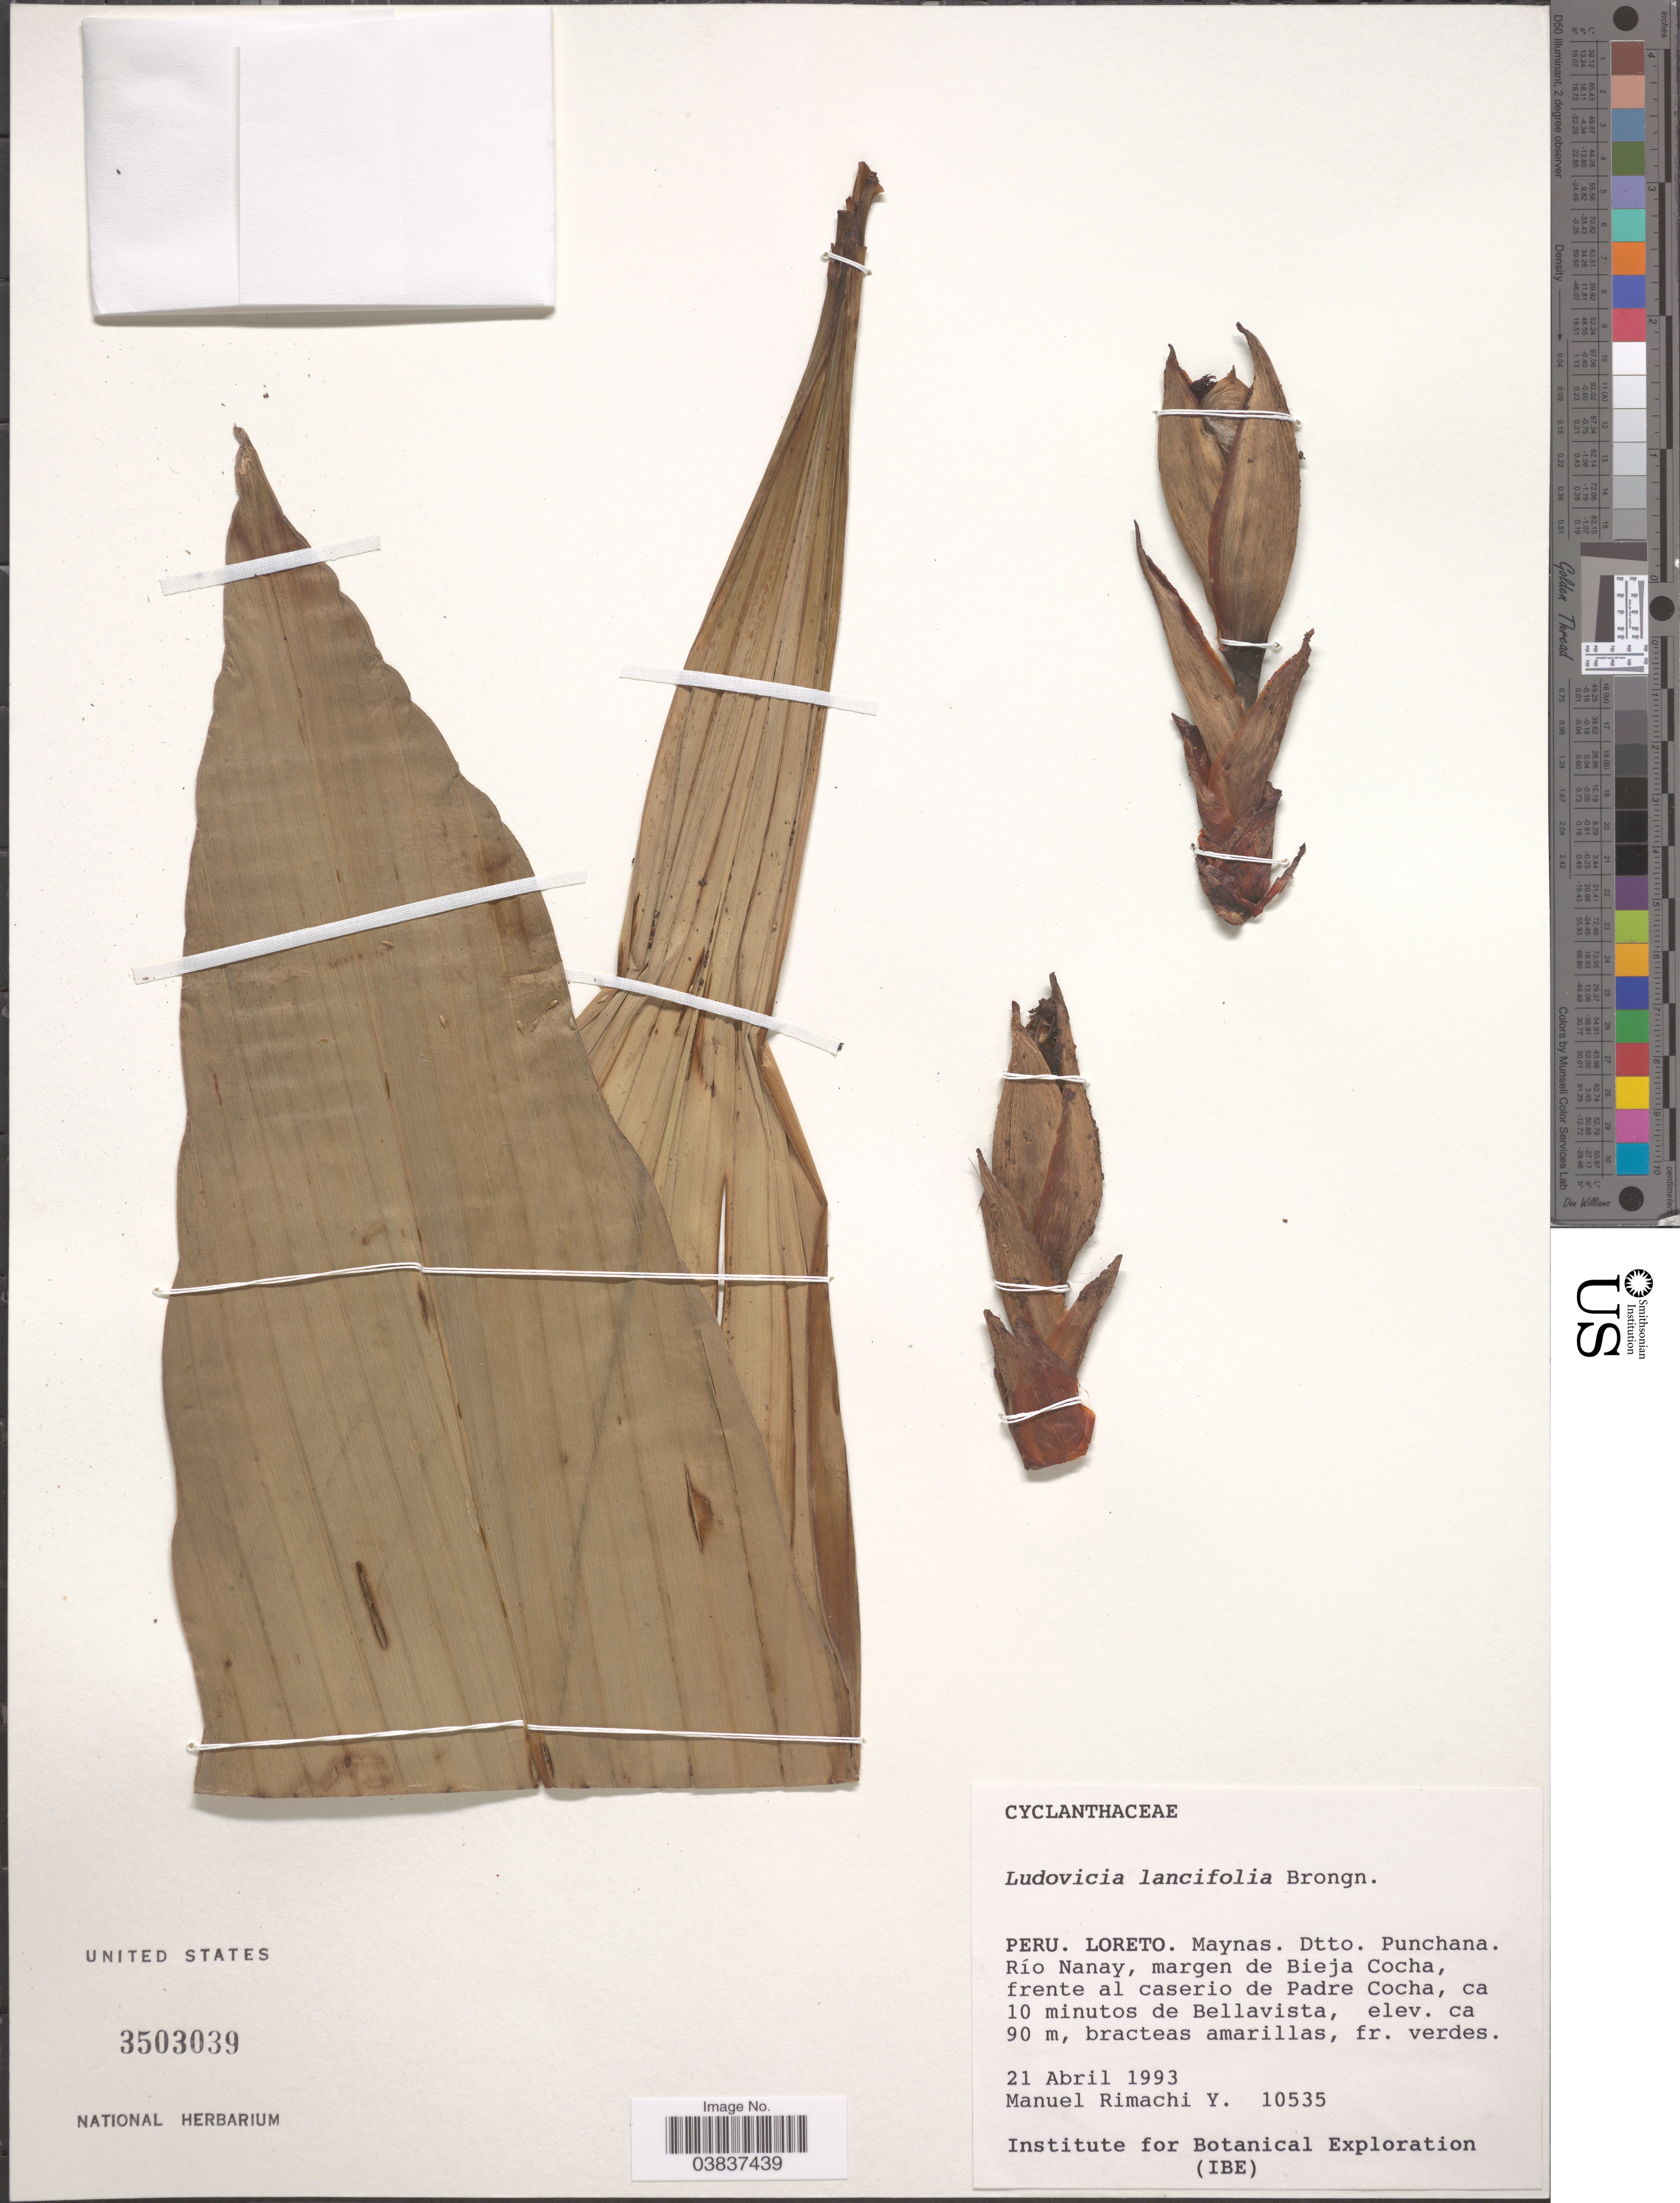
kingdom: Plantae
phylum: Tracheophyta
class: Liliopsida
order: Pandanales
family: Cyclanthaceae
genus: Ludovia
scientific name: Ludovia lancifolia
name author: Brongn.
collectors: M. Rimachi Y.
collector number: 10535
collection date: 1993-04-21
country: Peru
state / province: Loreto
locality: Maynas. Dtto. Punchana. Río Nanay, margen de Bieja Cocha, frente al caserio de Padre Cocha, ca 10 minutos de Bellavista.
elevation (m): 90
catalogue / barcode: US 3503039